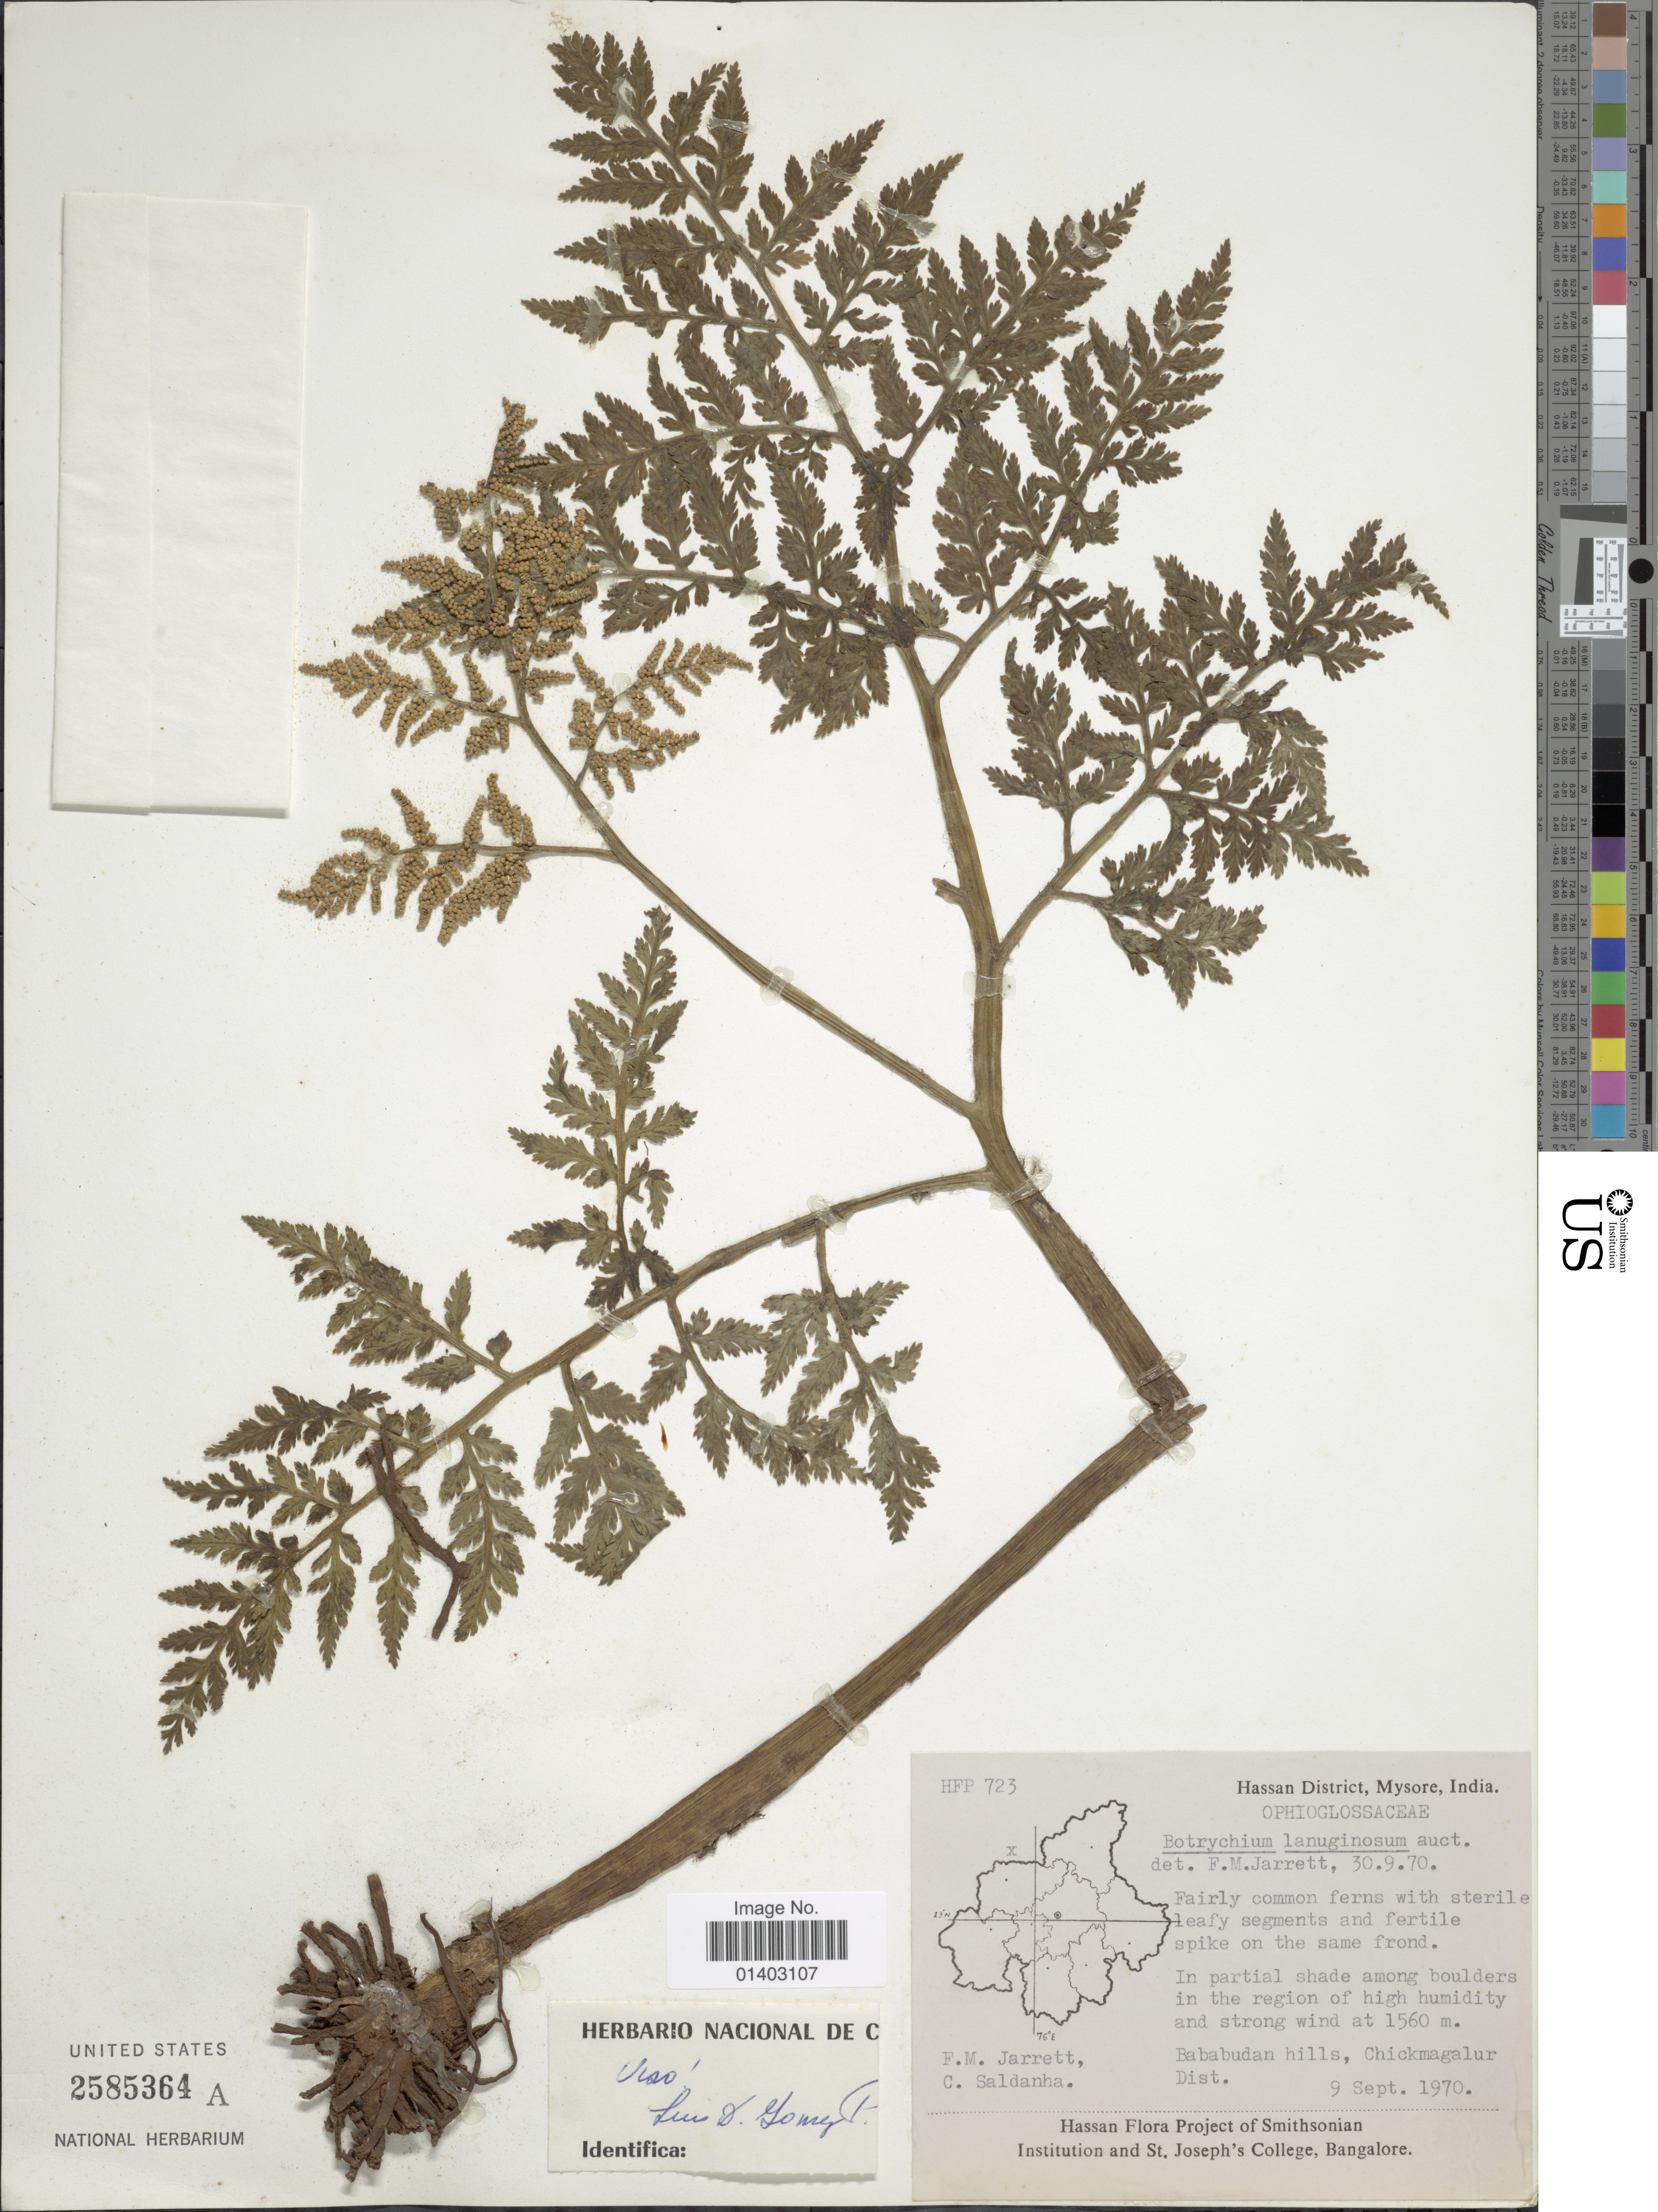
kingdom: Plantae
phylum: Tracheophyta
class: Polypodiopsida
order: Ophioglossales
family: Ophioglossaceae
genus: Botrychium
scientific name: Botrychium lanuginosum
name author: Wall. ex Hook. & Grev.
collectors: F. M. Jarrett & C. Saldanha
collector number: HFP 723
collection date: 1970-09-09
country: India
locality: Hassan District, Mysore, Bababudan hills, Chickmagalur Dist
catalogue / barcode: US 2585364A